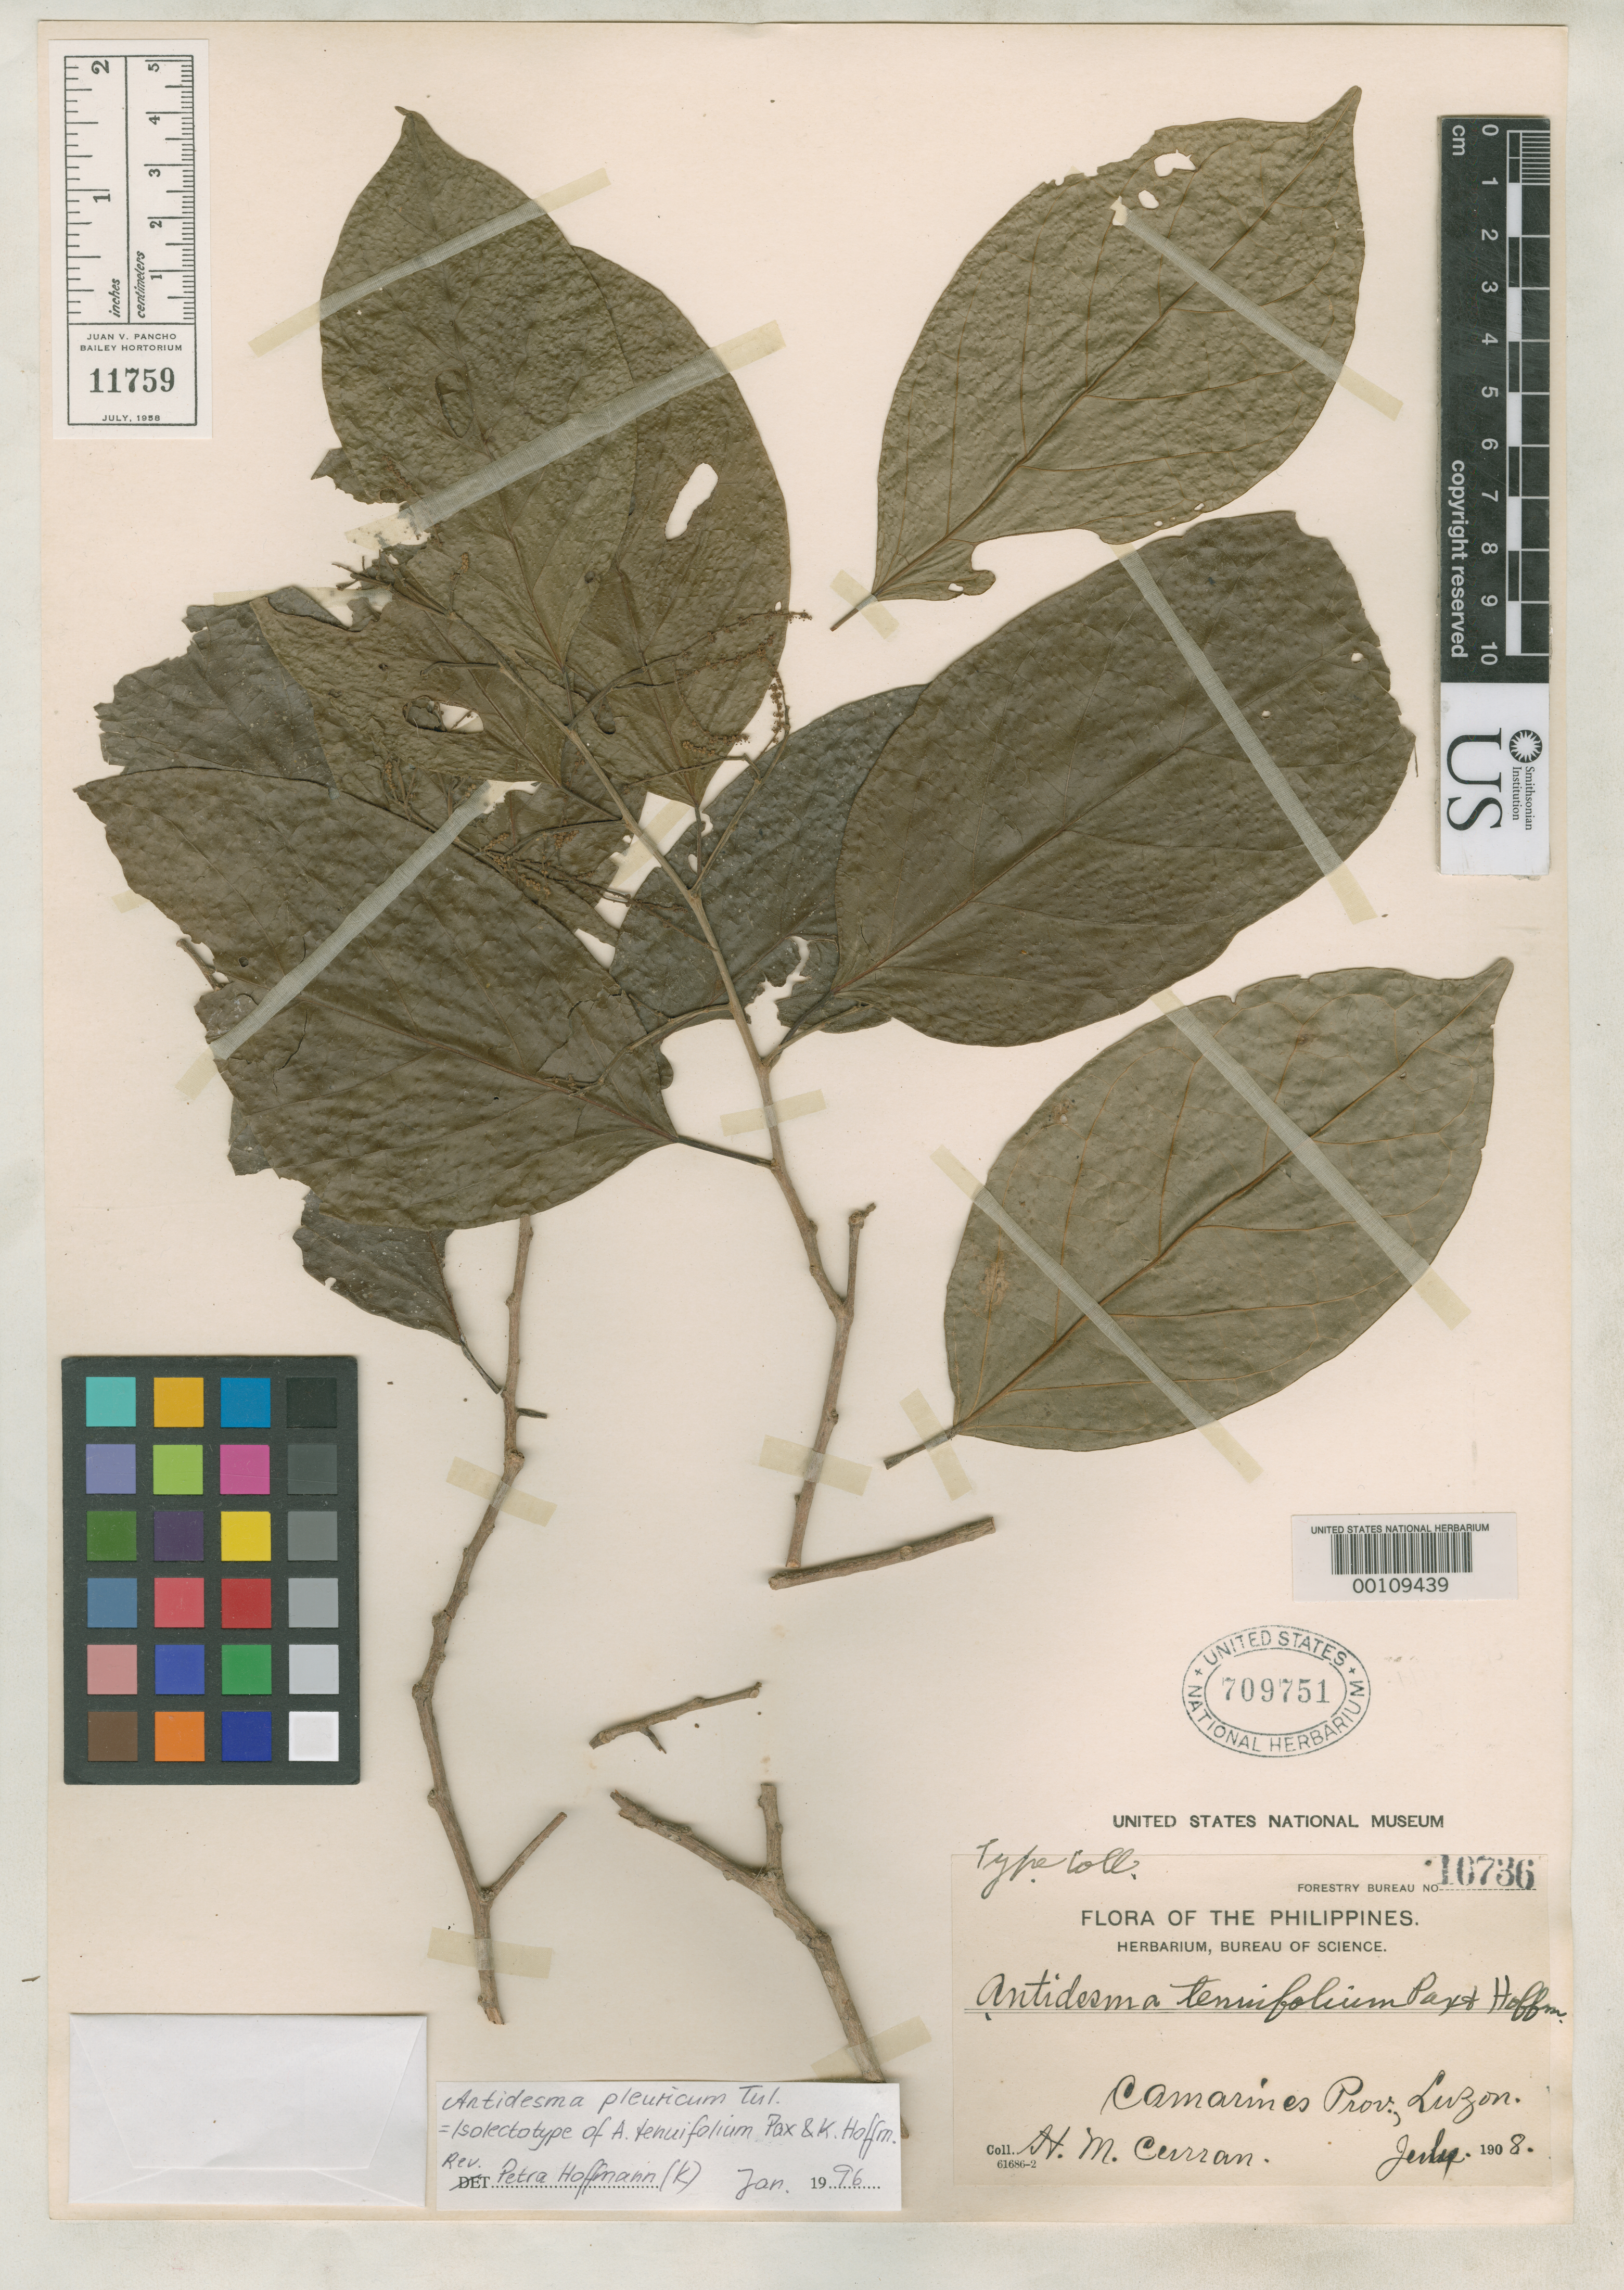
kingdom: Plantae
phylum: Tracheophyta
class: Magnoliopsida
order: Malpighiales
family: Phyllanthaceae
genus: Antidesma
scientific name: Antidesma tenuifolium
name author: Pax & K. Hoffm. in Engl.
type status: Isotype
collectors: H. M. Curran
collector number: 10736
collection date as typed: Jul 1908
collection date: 1908-07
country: Philippines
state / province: Bicol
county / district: Camarines Norte / Camarines Sur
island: Luzon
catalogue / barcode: US 709751